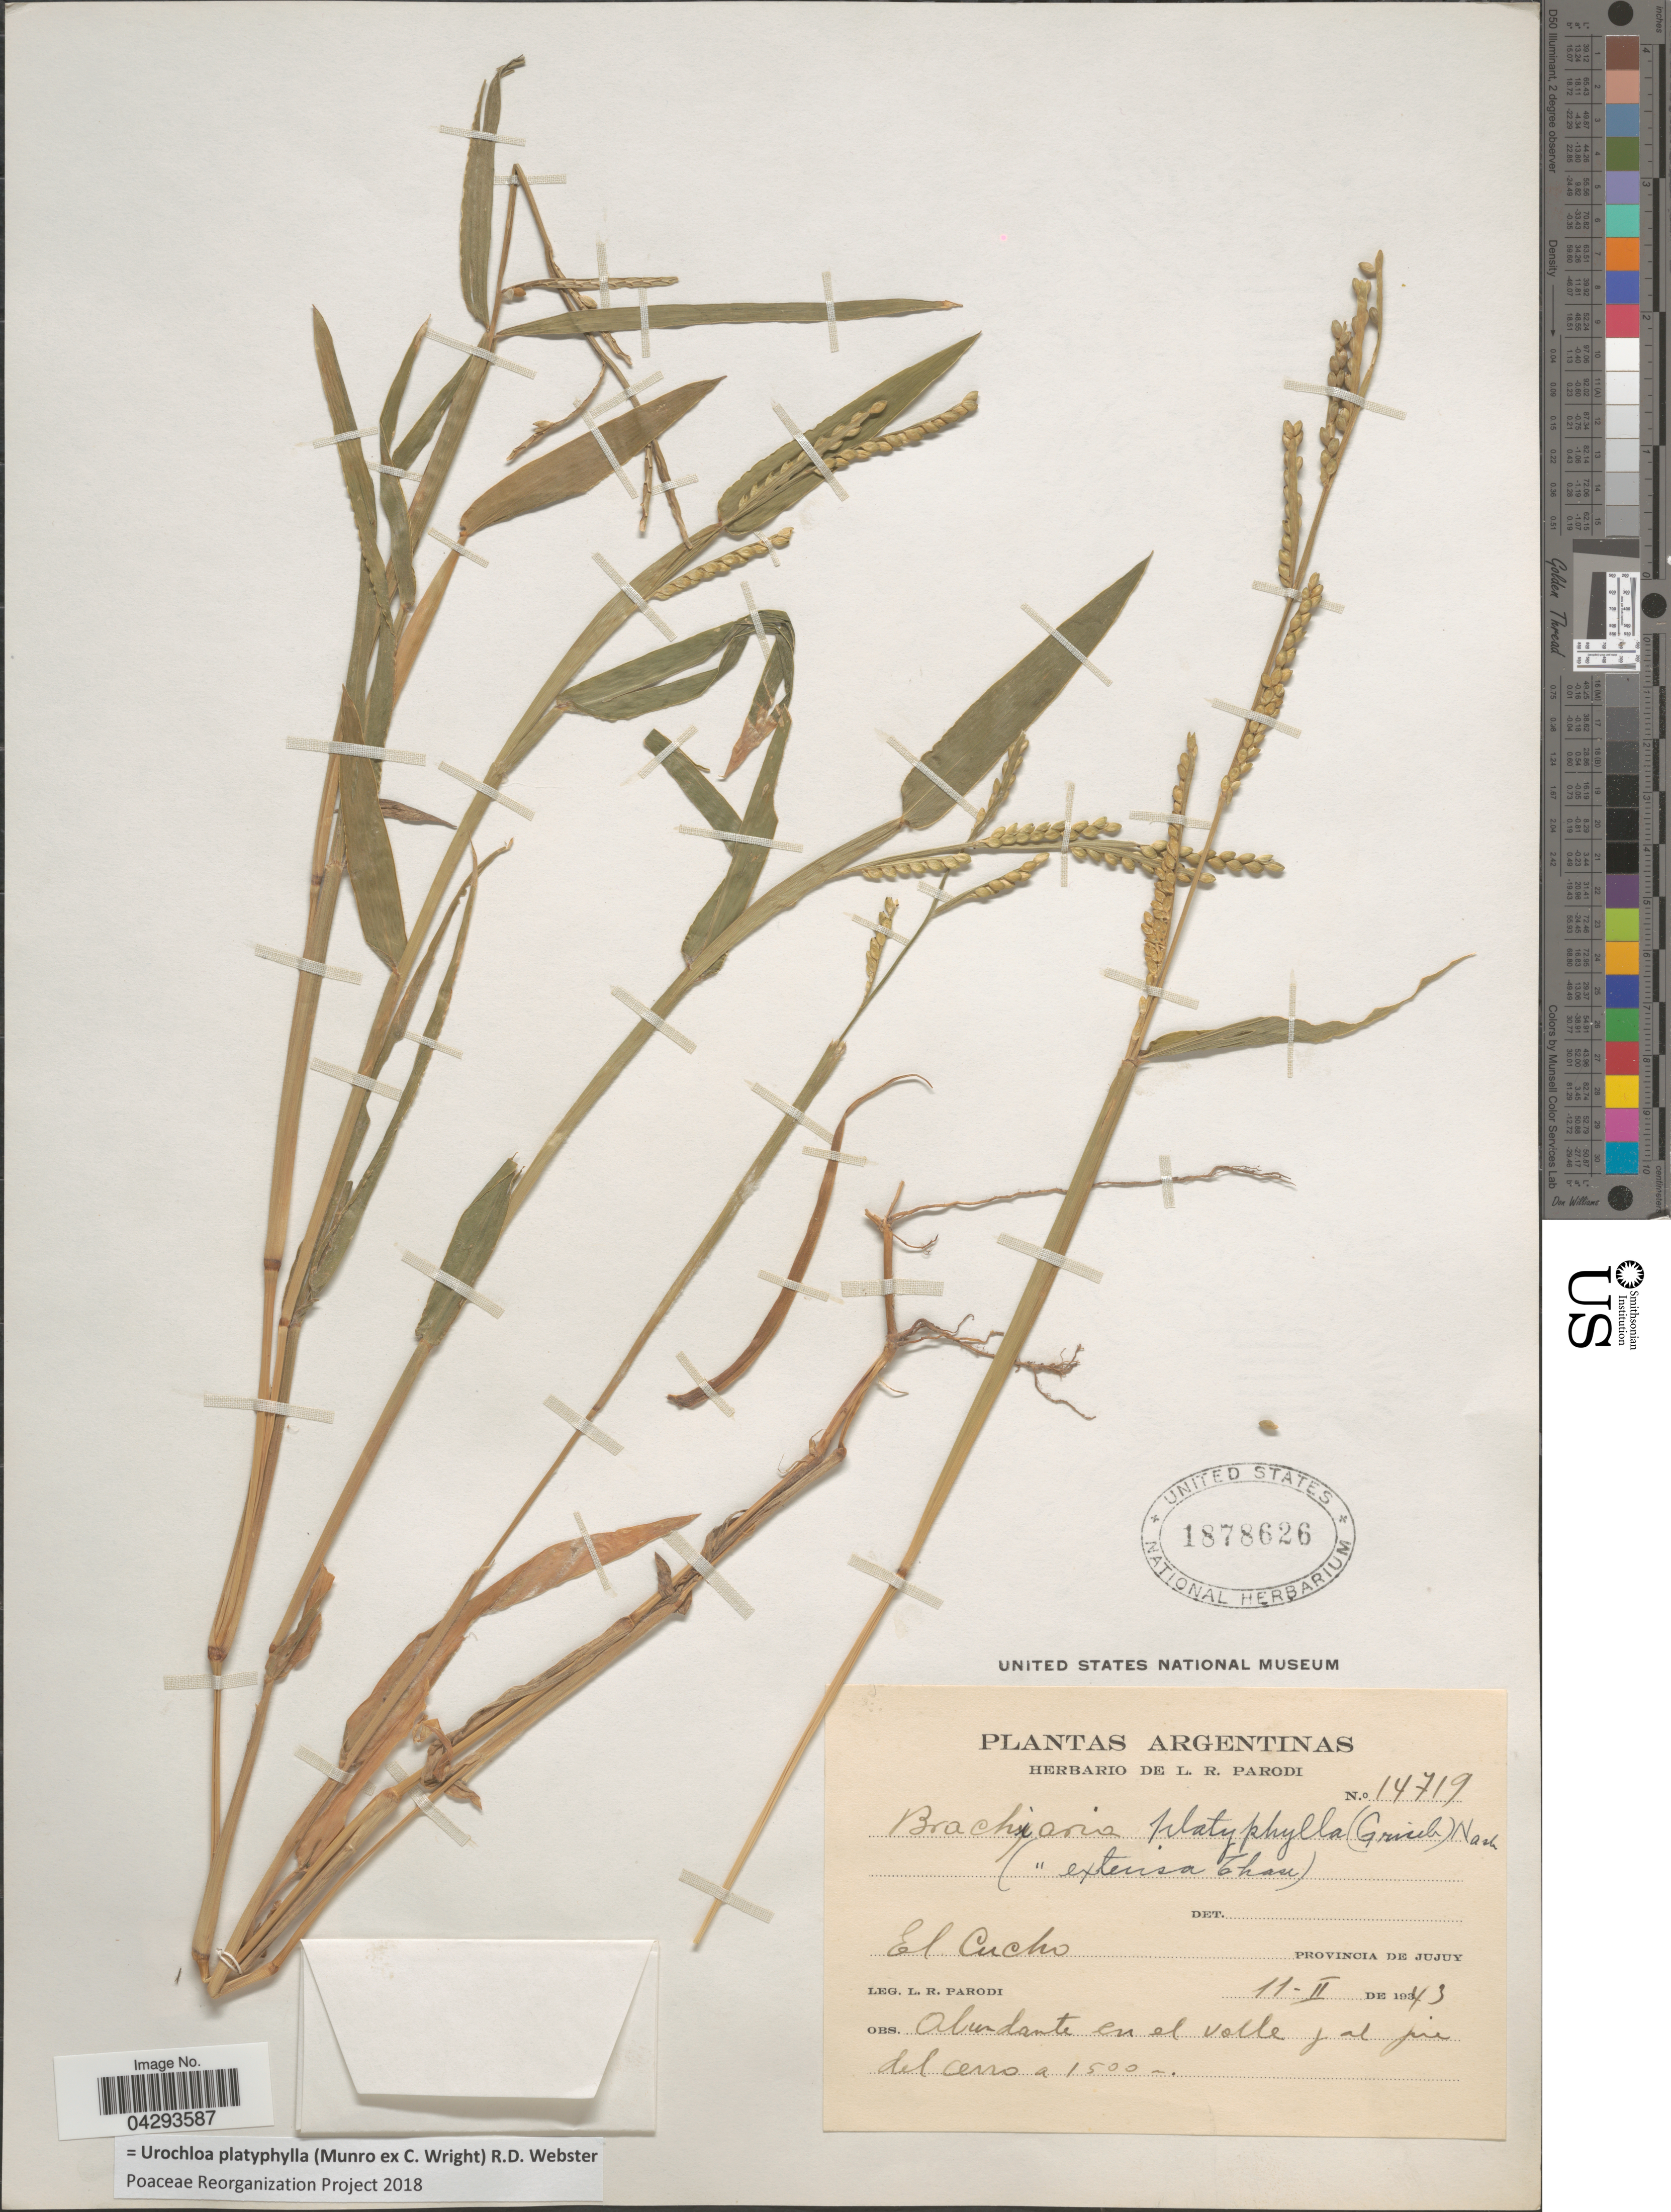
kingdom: Plantae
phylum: Tracheophyta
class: Liliopsida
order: Poales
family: Poaceae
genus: Urochloa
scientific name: Urochloa platyphylla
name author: (Munro ex C. Wright) R.D. Webster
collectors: L. R. Parodi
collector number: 14719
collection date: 1943-02-11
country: Argentina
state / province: Jujuy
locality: El Cucho.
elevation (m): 1500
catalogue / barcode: US 1878626